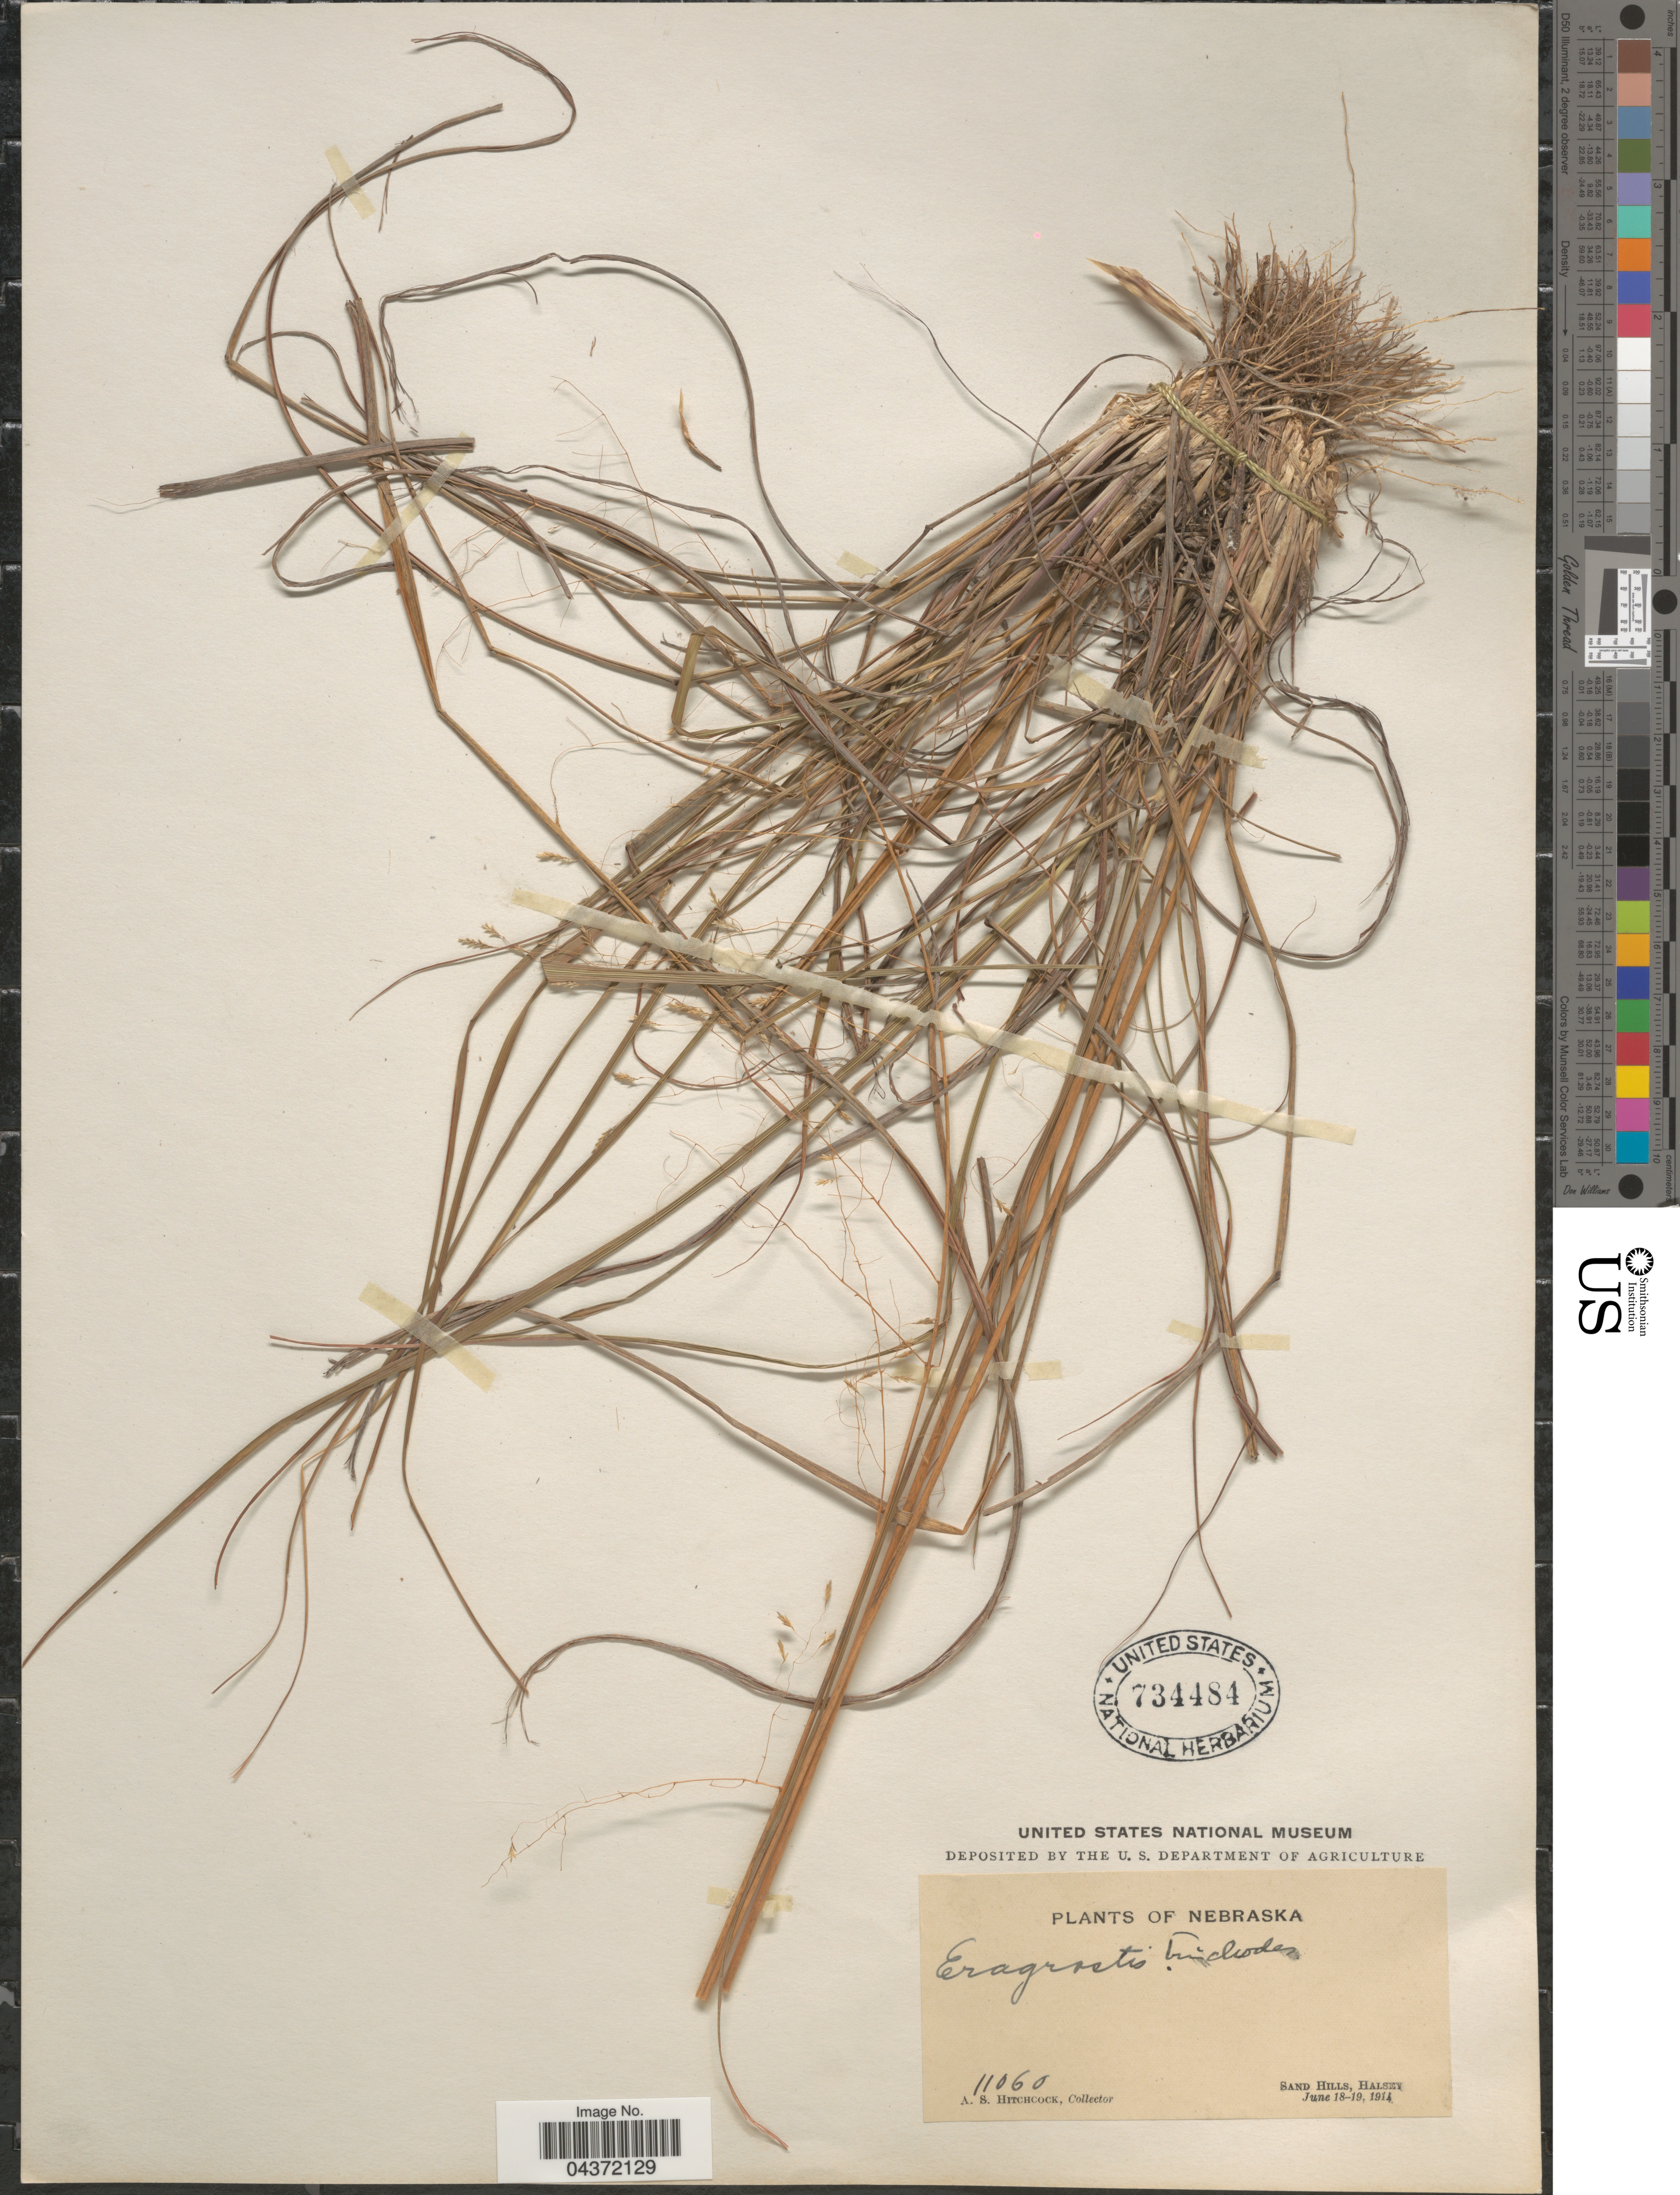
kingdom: Plantae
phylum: Tracheophyta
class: Liliopsida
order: Poales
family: Poaceae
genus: Eragrostis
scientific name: Eragrostis trichodes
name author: (Nutt.) Alph. Wood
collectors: A. S. Hitchcock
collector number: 11060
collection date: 1914-06-18/1914-06-19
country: United States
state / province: Nebraska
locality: Sand Hills, Halsey.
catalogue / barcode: US 734484